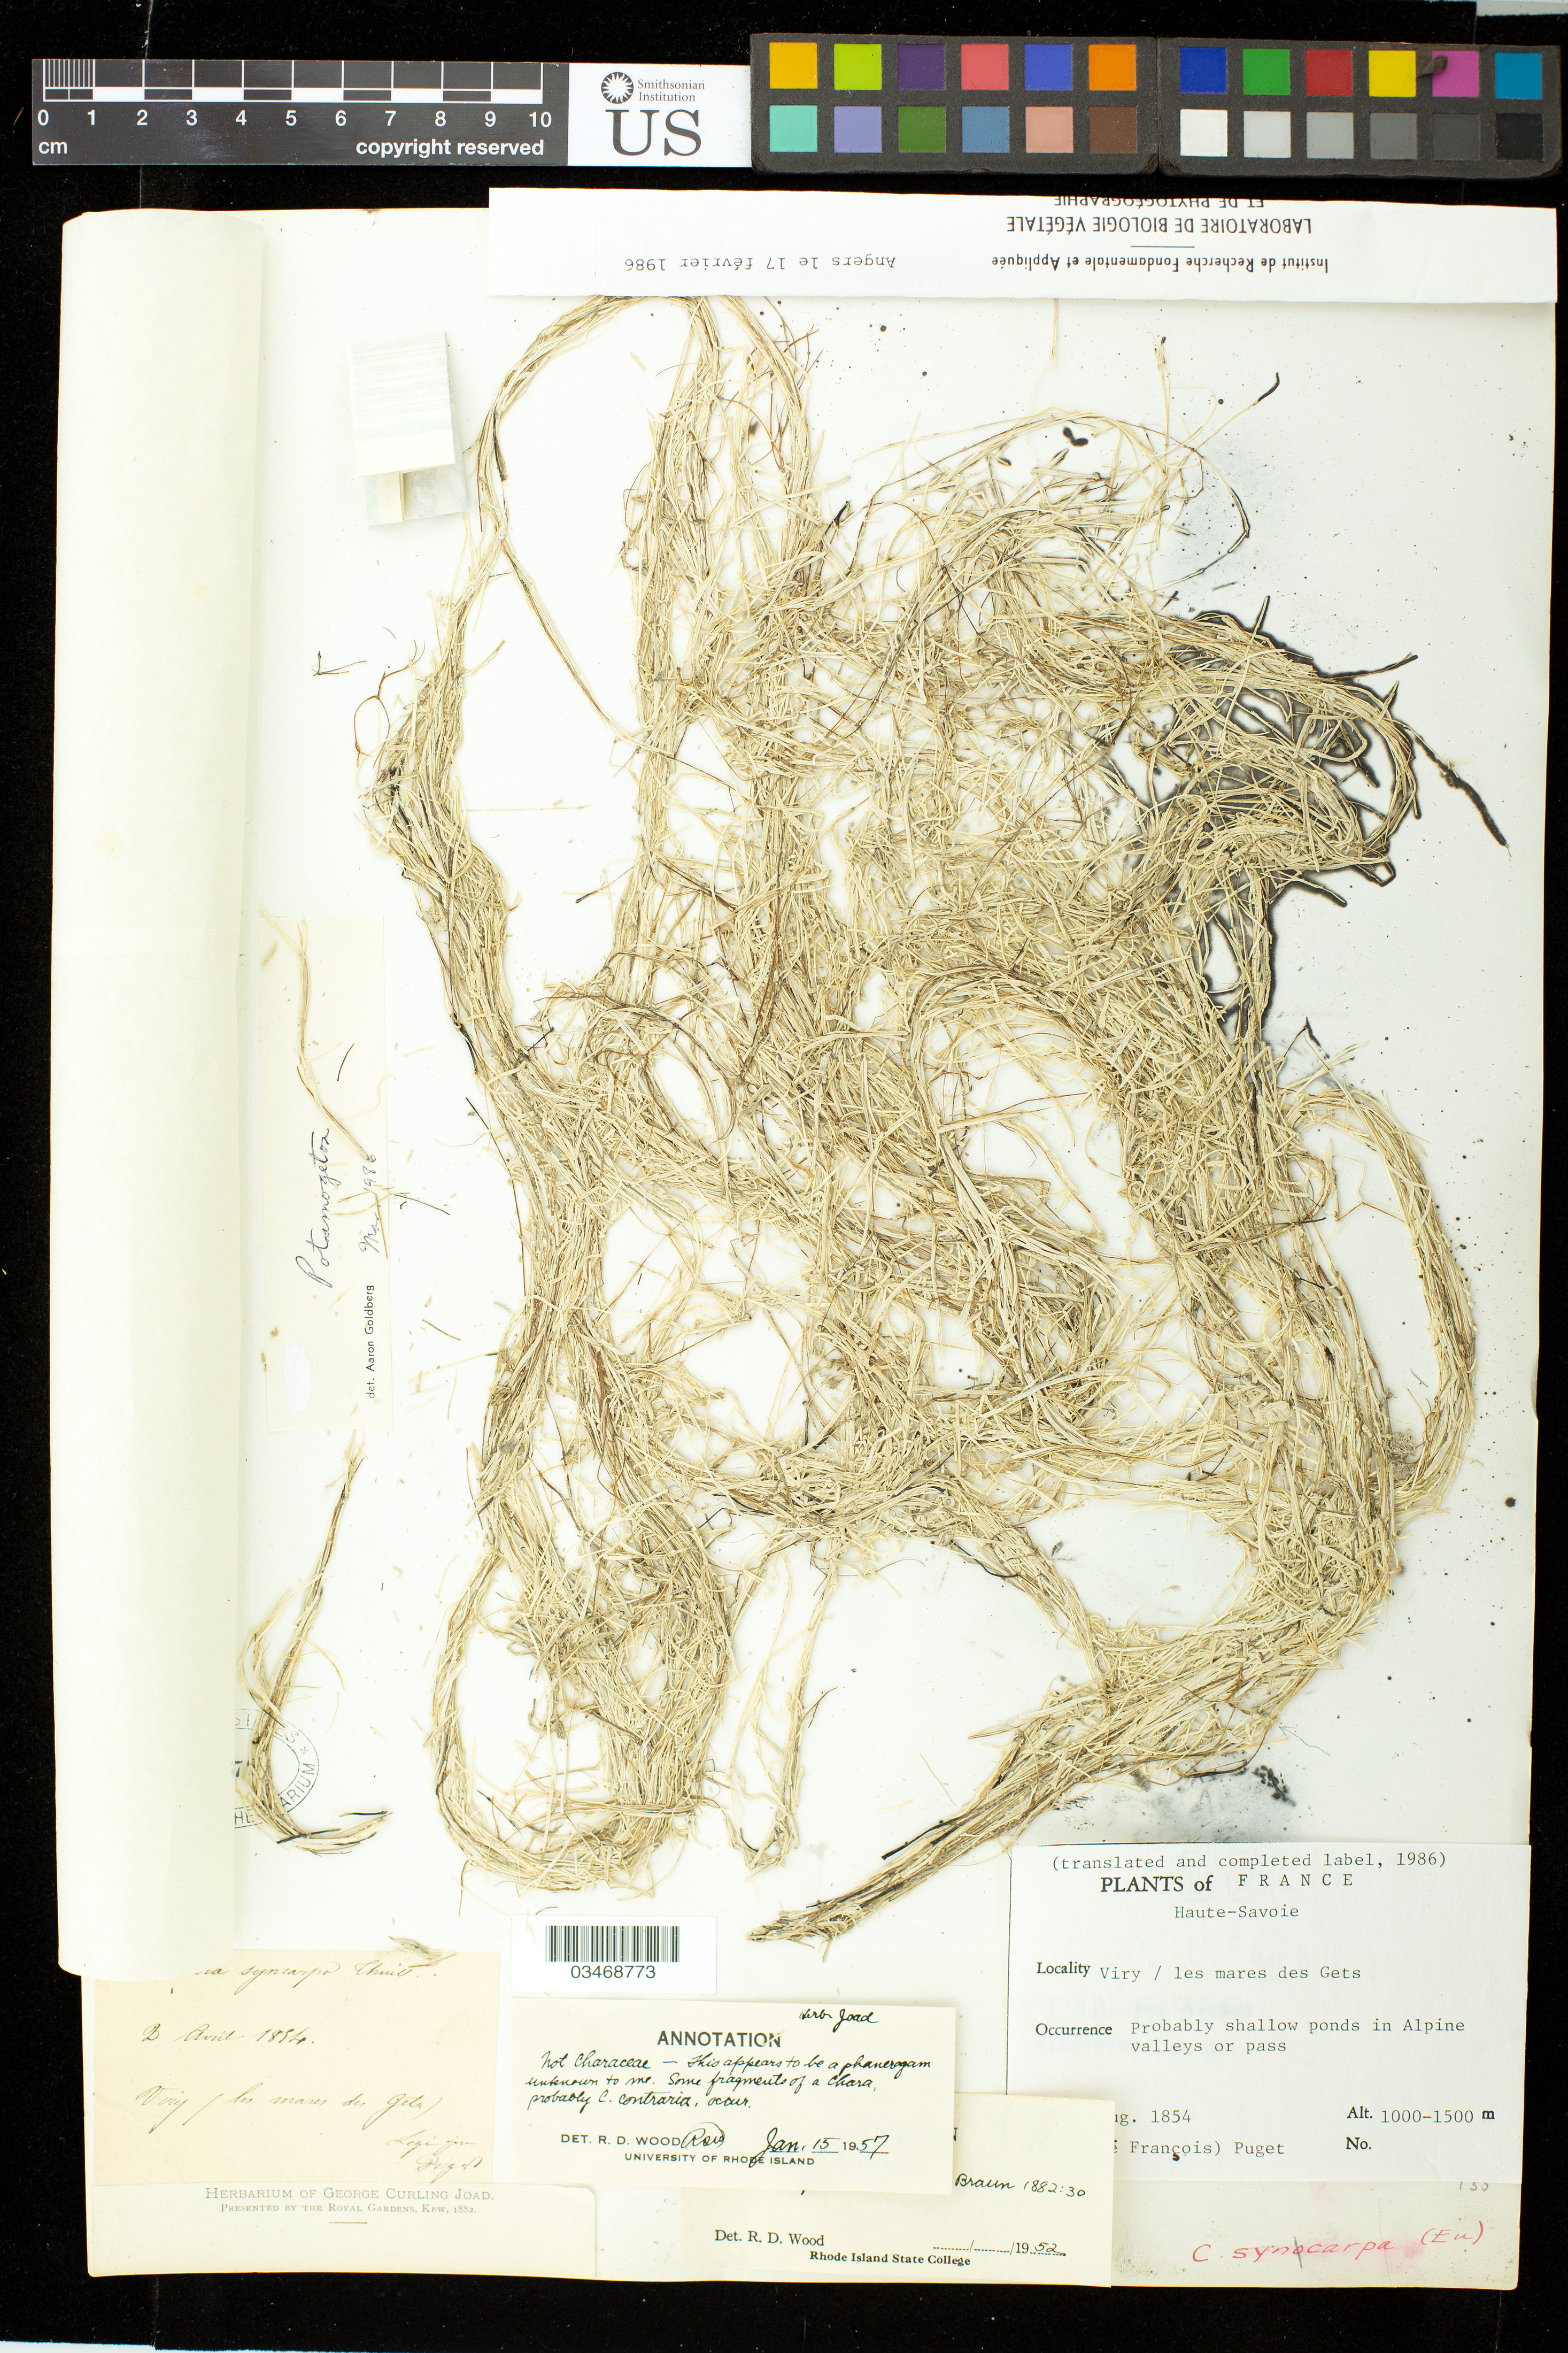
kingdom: Plantae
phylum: Tracheophyta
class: Liliopsida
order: Alismatales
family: Potamogetonaceae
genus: Potamogeton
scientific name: Potamogeton sp.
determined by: Goldberg, Aaron, (US), NMNH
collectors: -. Puget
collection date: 1854-04-02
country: France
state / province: Auvergne-Rhône-Alpes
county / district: Haute-Savoie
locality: Viry / Les mares des Gets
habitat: Probably shallow ponds in Alpine valleys or pass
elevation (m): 1000